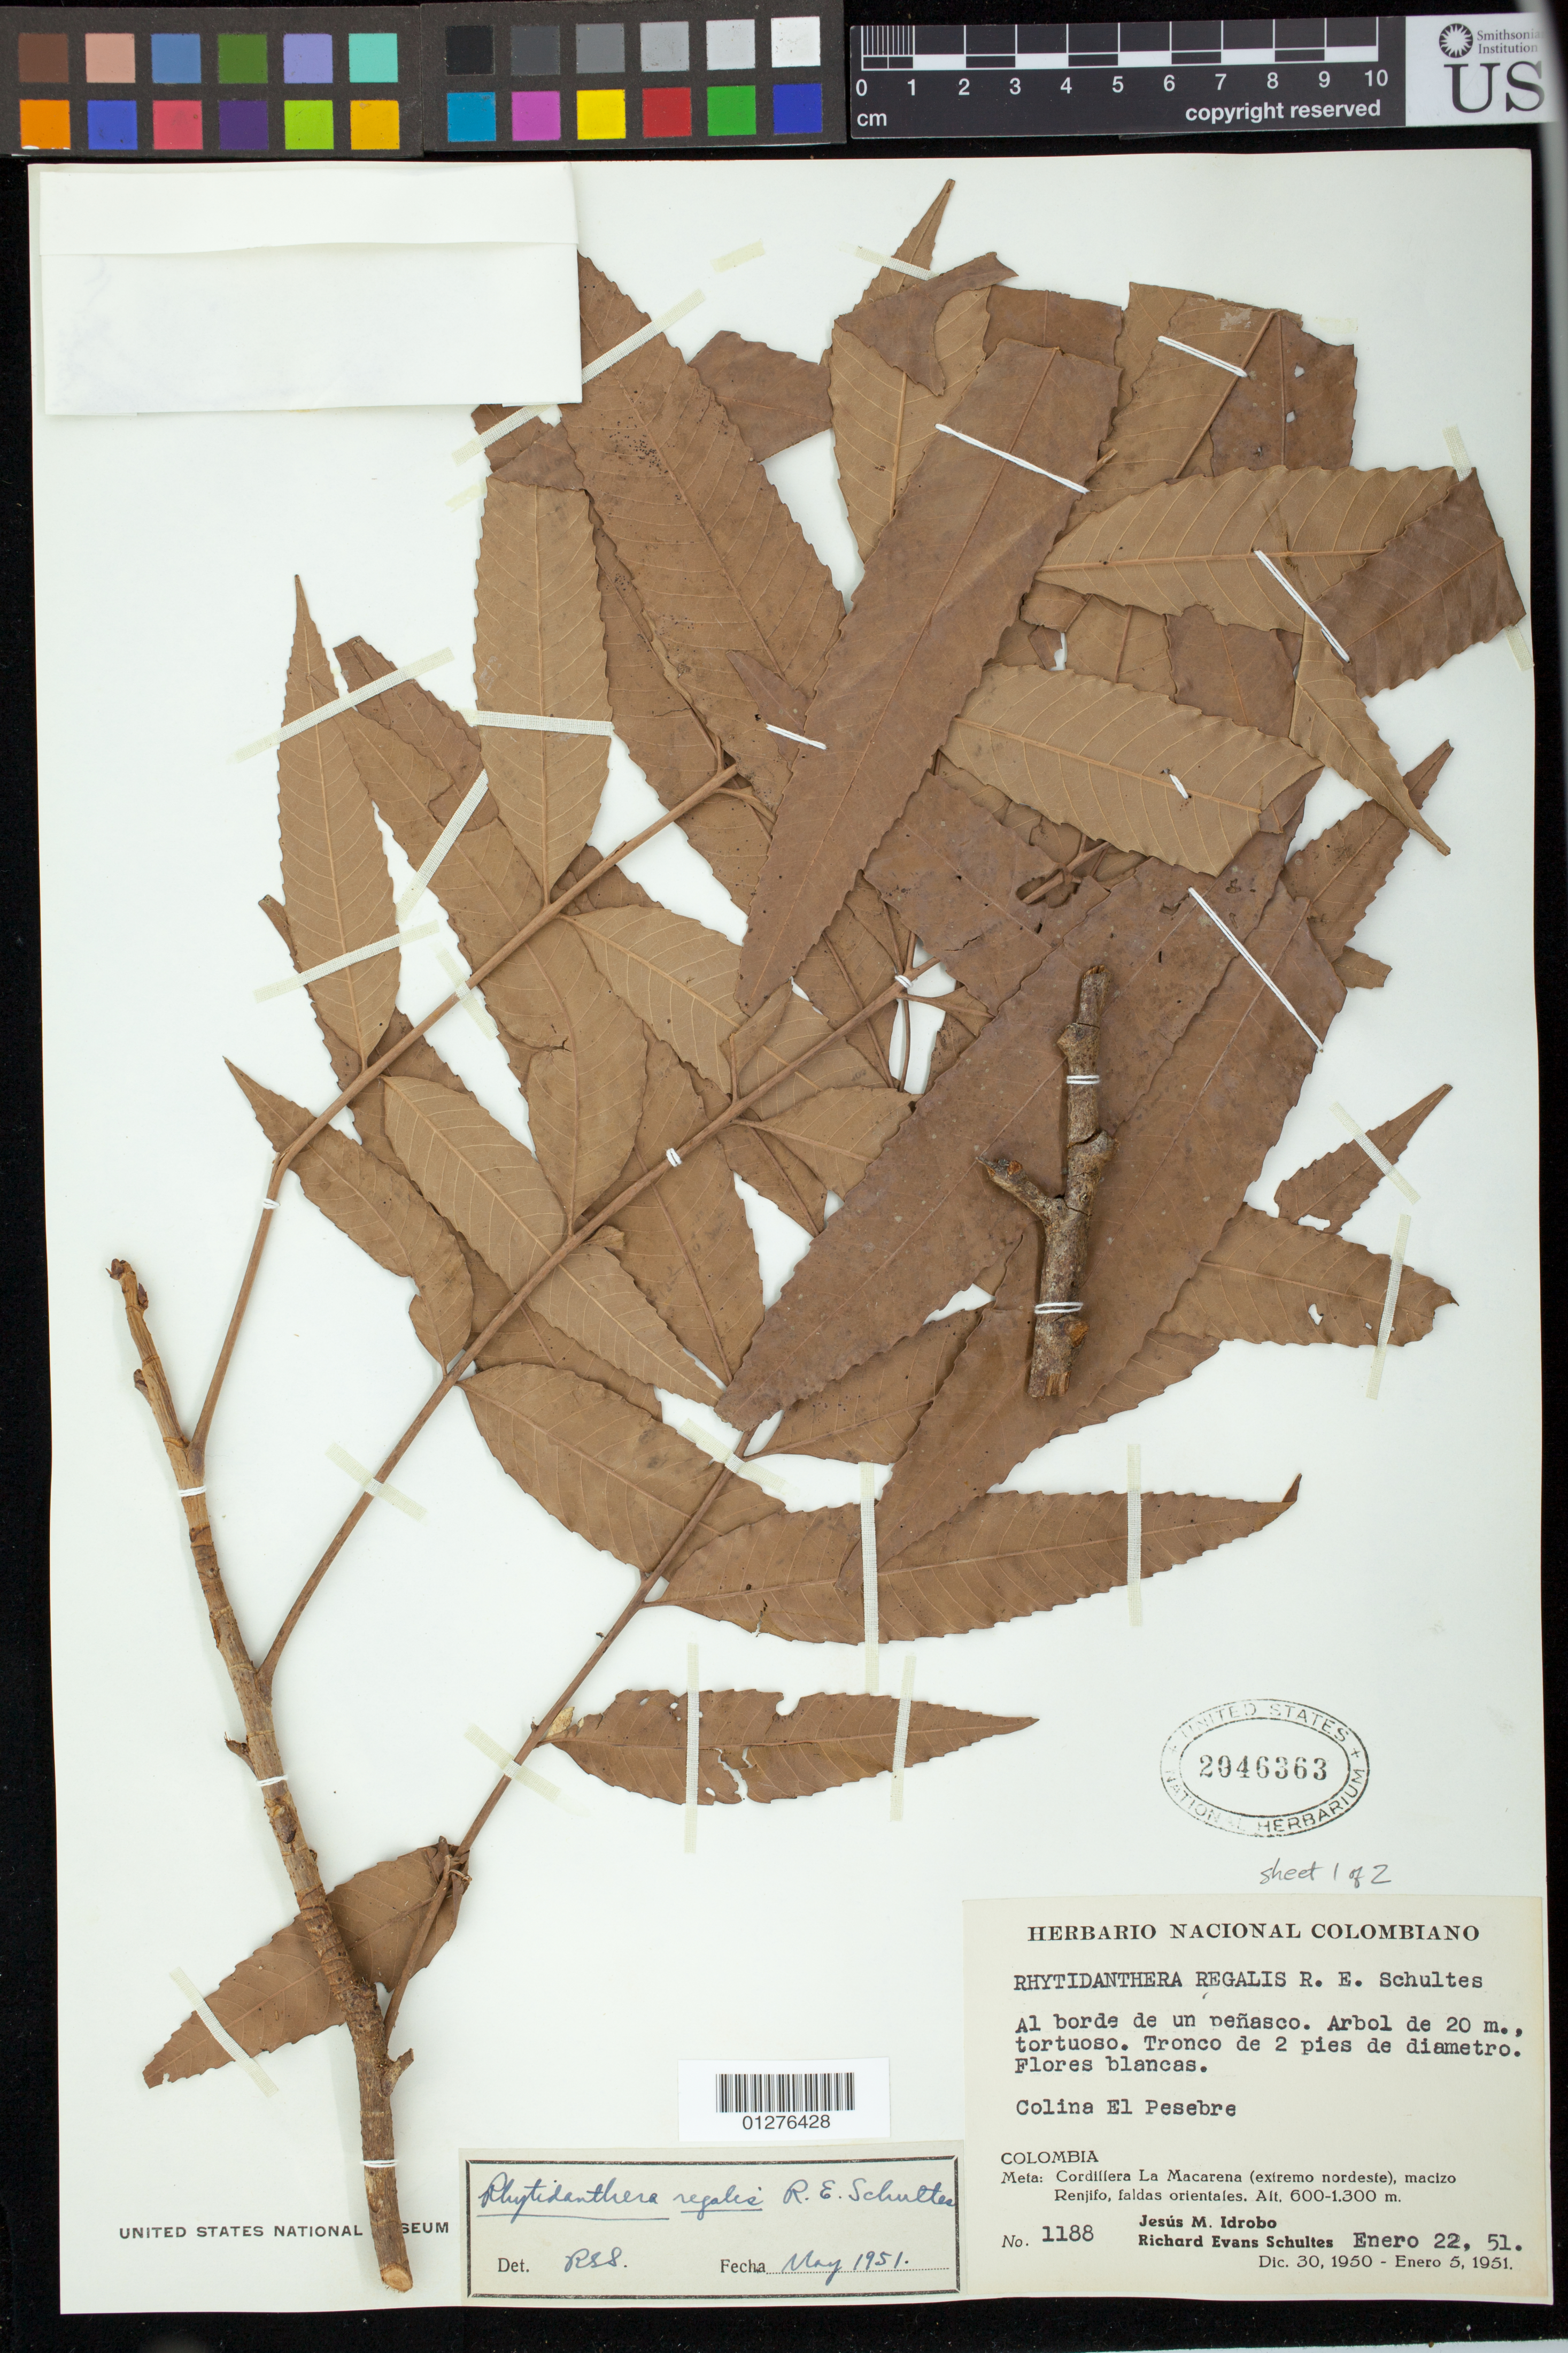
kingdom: Plantae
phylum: Tracheophyta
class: Magnoliopsida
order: Malpighiales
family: Ochnaceae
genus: Rhytidanthera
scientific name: Rhytidanthera regalis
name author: R.E. Schult.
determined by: Reinales, Sandra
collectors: J. M. Idrobo & R. E. Schultes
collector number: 1188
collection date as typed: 22 Jan 1951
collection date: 1951-01-22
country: Colombia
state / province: Meta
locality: Cordillera la Macarena (extreme NE), Macizo Renjifo, E slopes; Colina el Pesebre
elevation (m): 600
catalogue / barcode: US 2046363